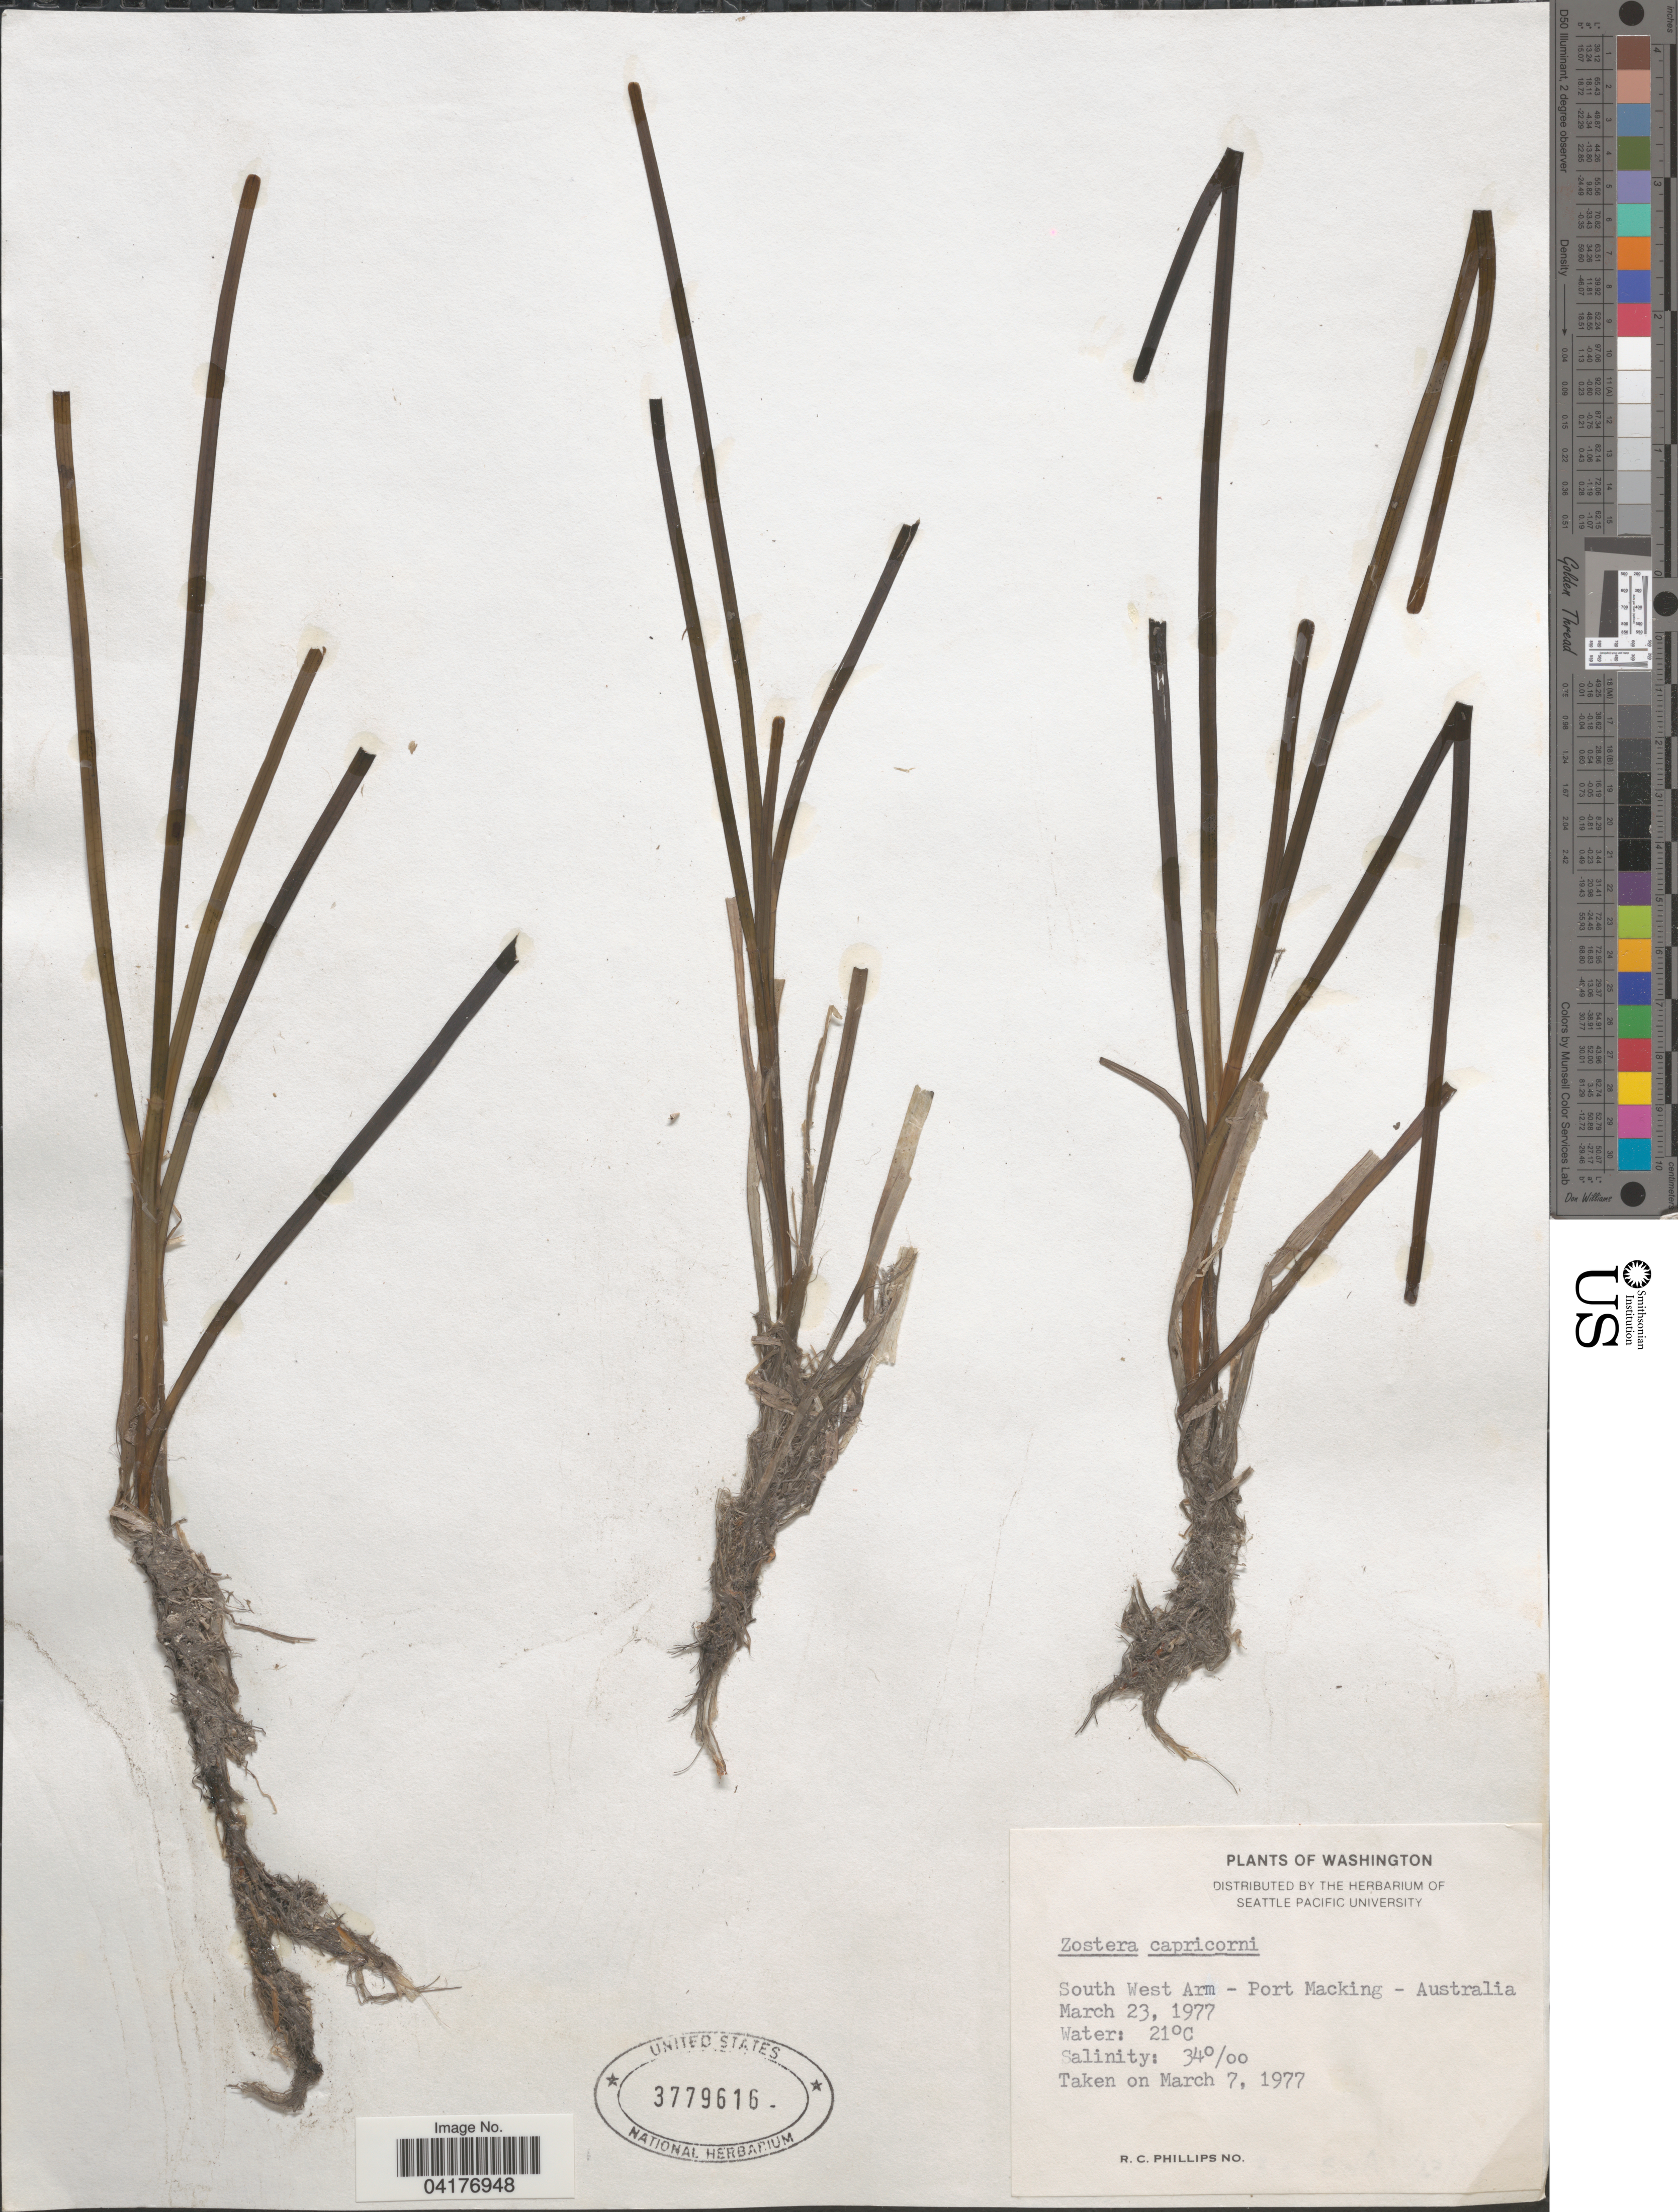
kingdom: Plantae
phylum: Tracheophyta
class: Liliopsida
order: Alismatales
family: Zosteraceae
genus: Zostera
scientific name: Zostera capricorni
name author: Asch.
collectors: R. C. Phillips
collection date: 1977-03-23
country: Australia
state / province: New South Wales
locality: South West Arm - Port Macking [= Port Hacking].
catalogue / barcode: US 3779616